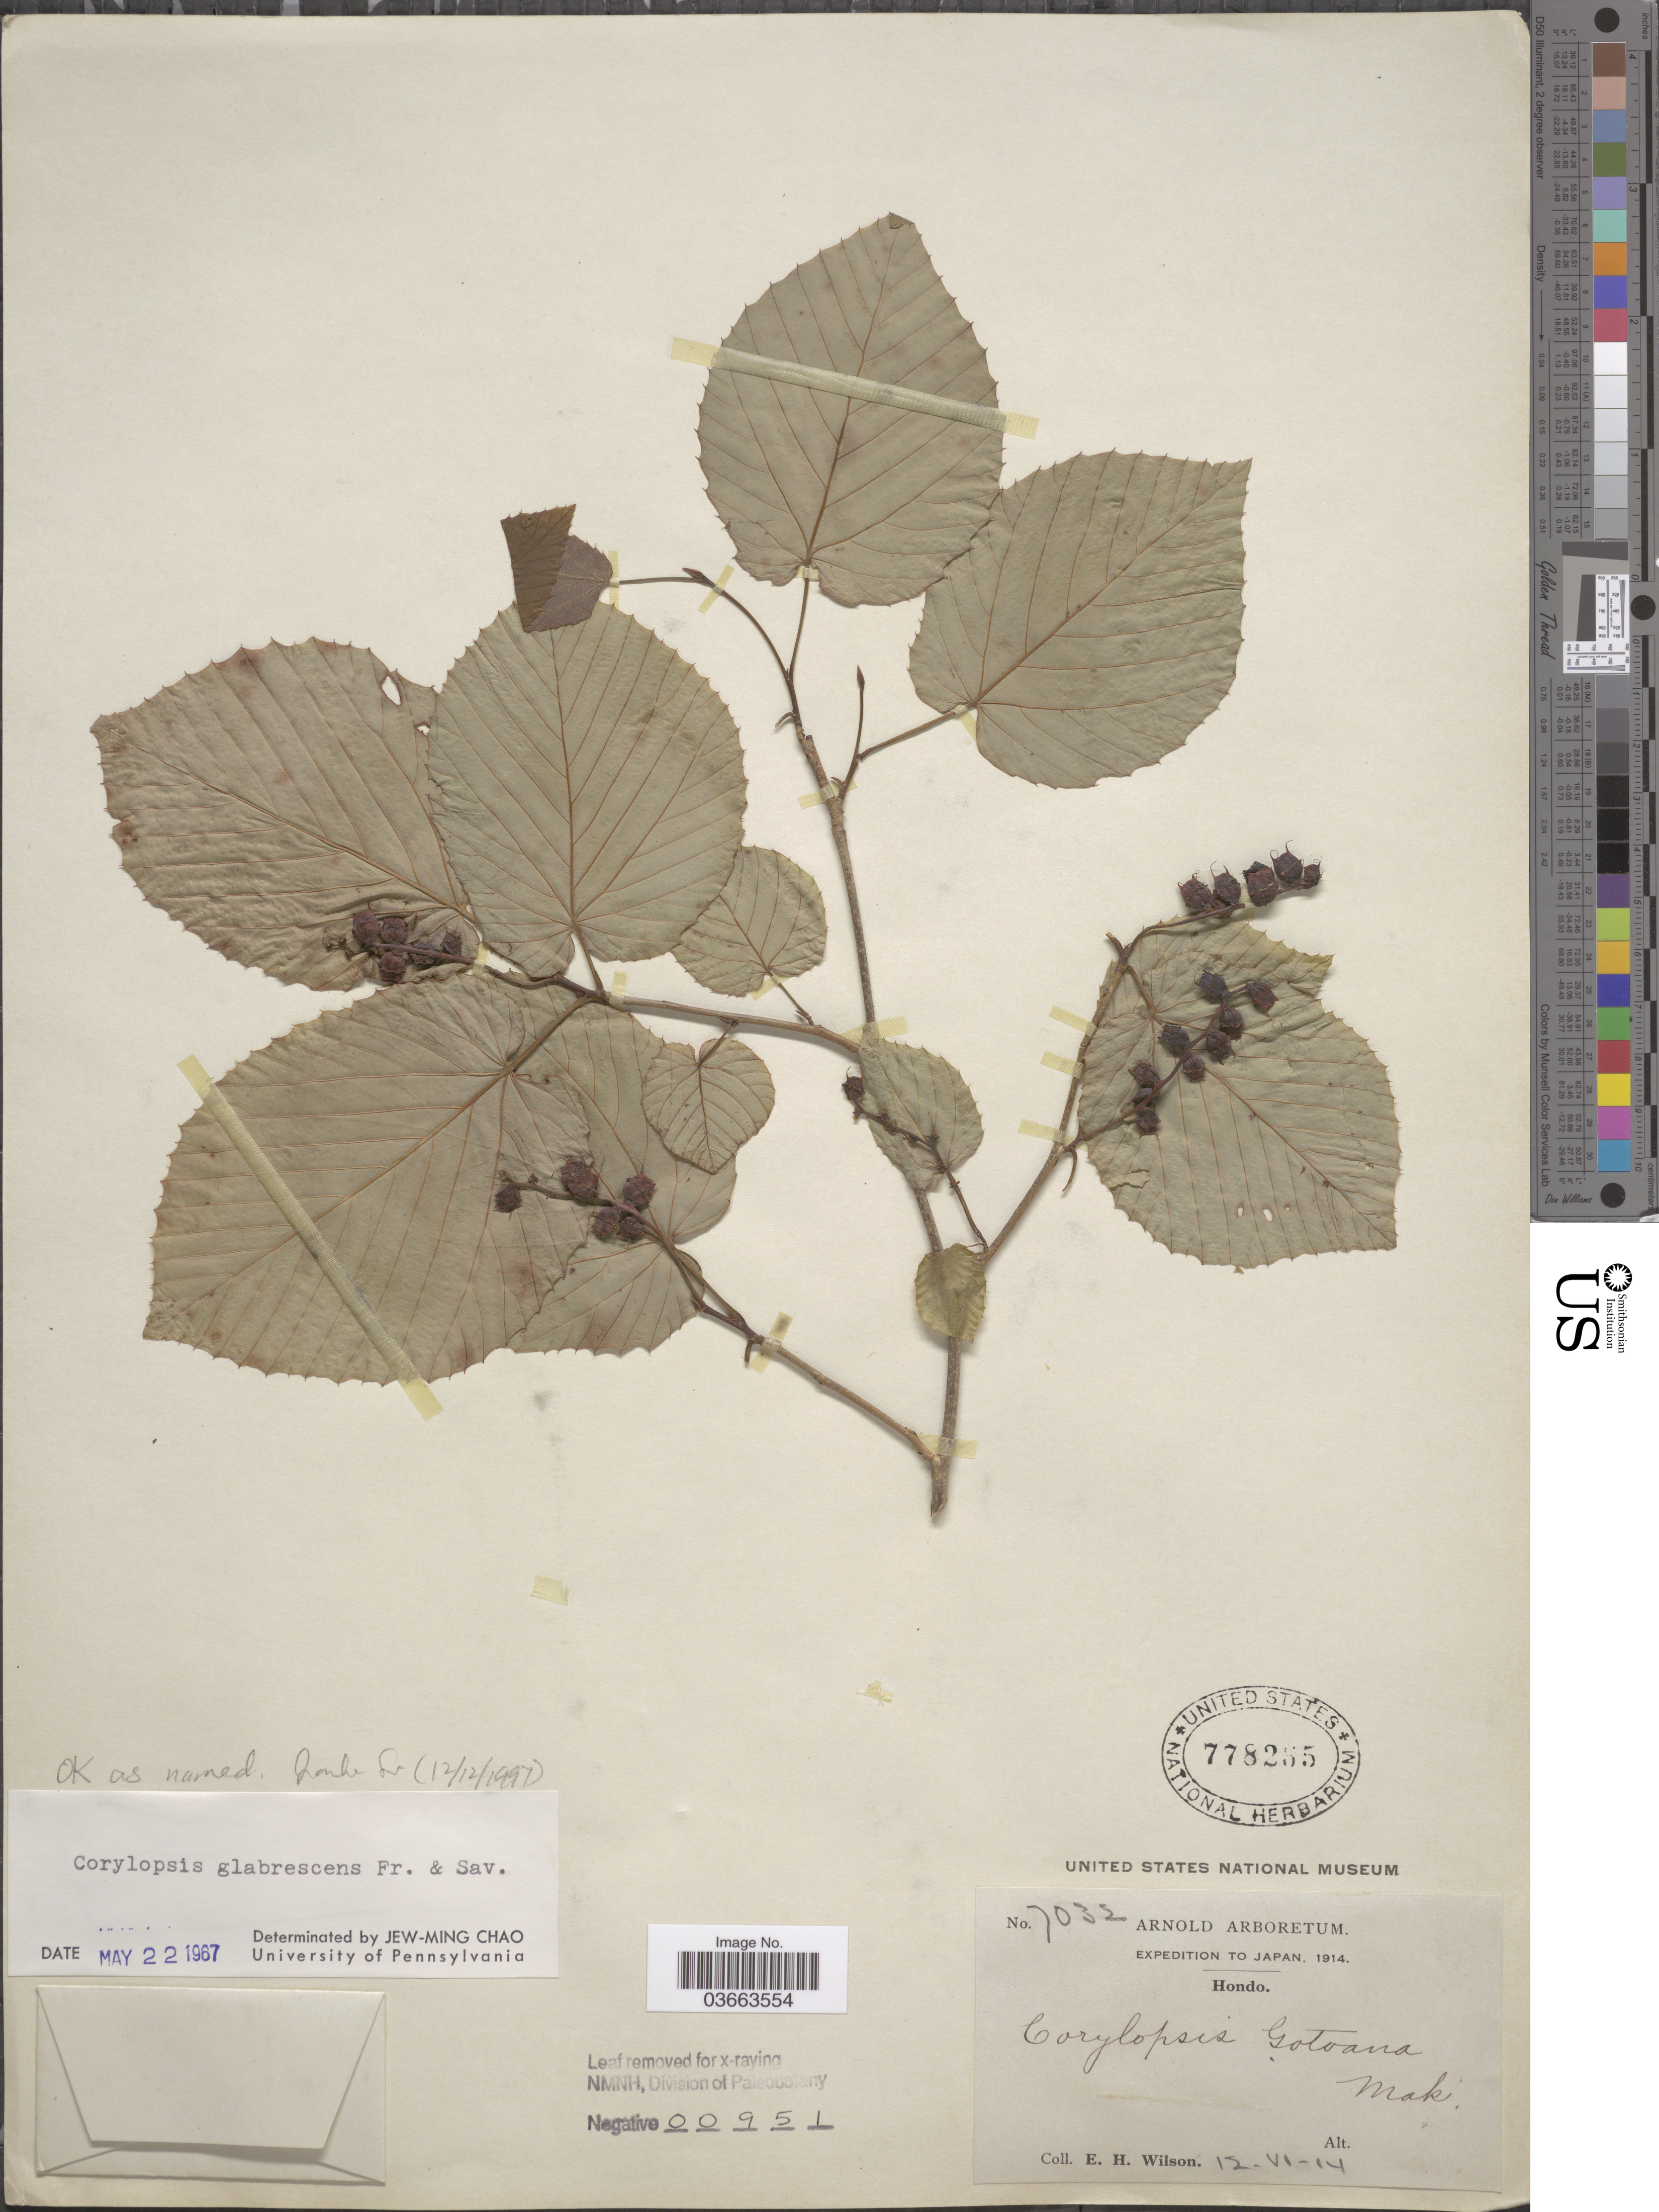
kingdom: Plantae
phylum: Tracheophyta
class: Magnoliopsida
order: Saxifragales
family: Hamamelidaceae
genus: Corylopsis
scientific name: Corylopsis glabrescens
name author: Franch. & Sav.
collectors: E. Wilson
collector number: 7032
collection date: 1914-06-12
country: Japan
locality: Hondo.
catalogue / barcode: US 778285